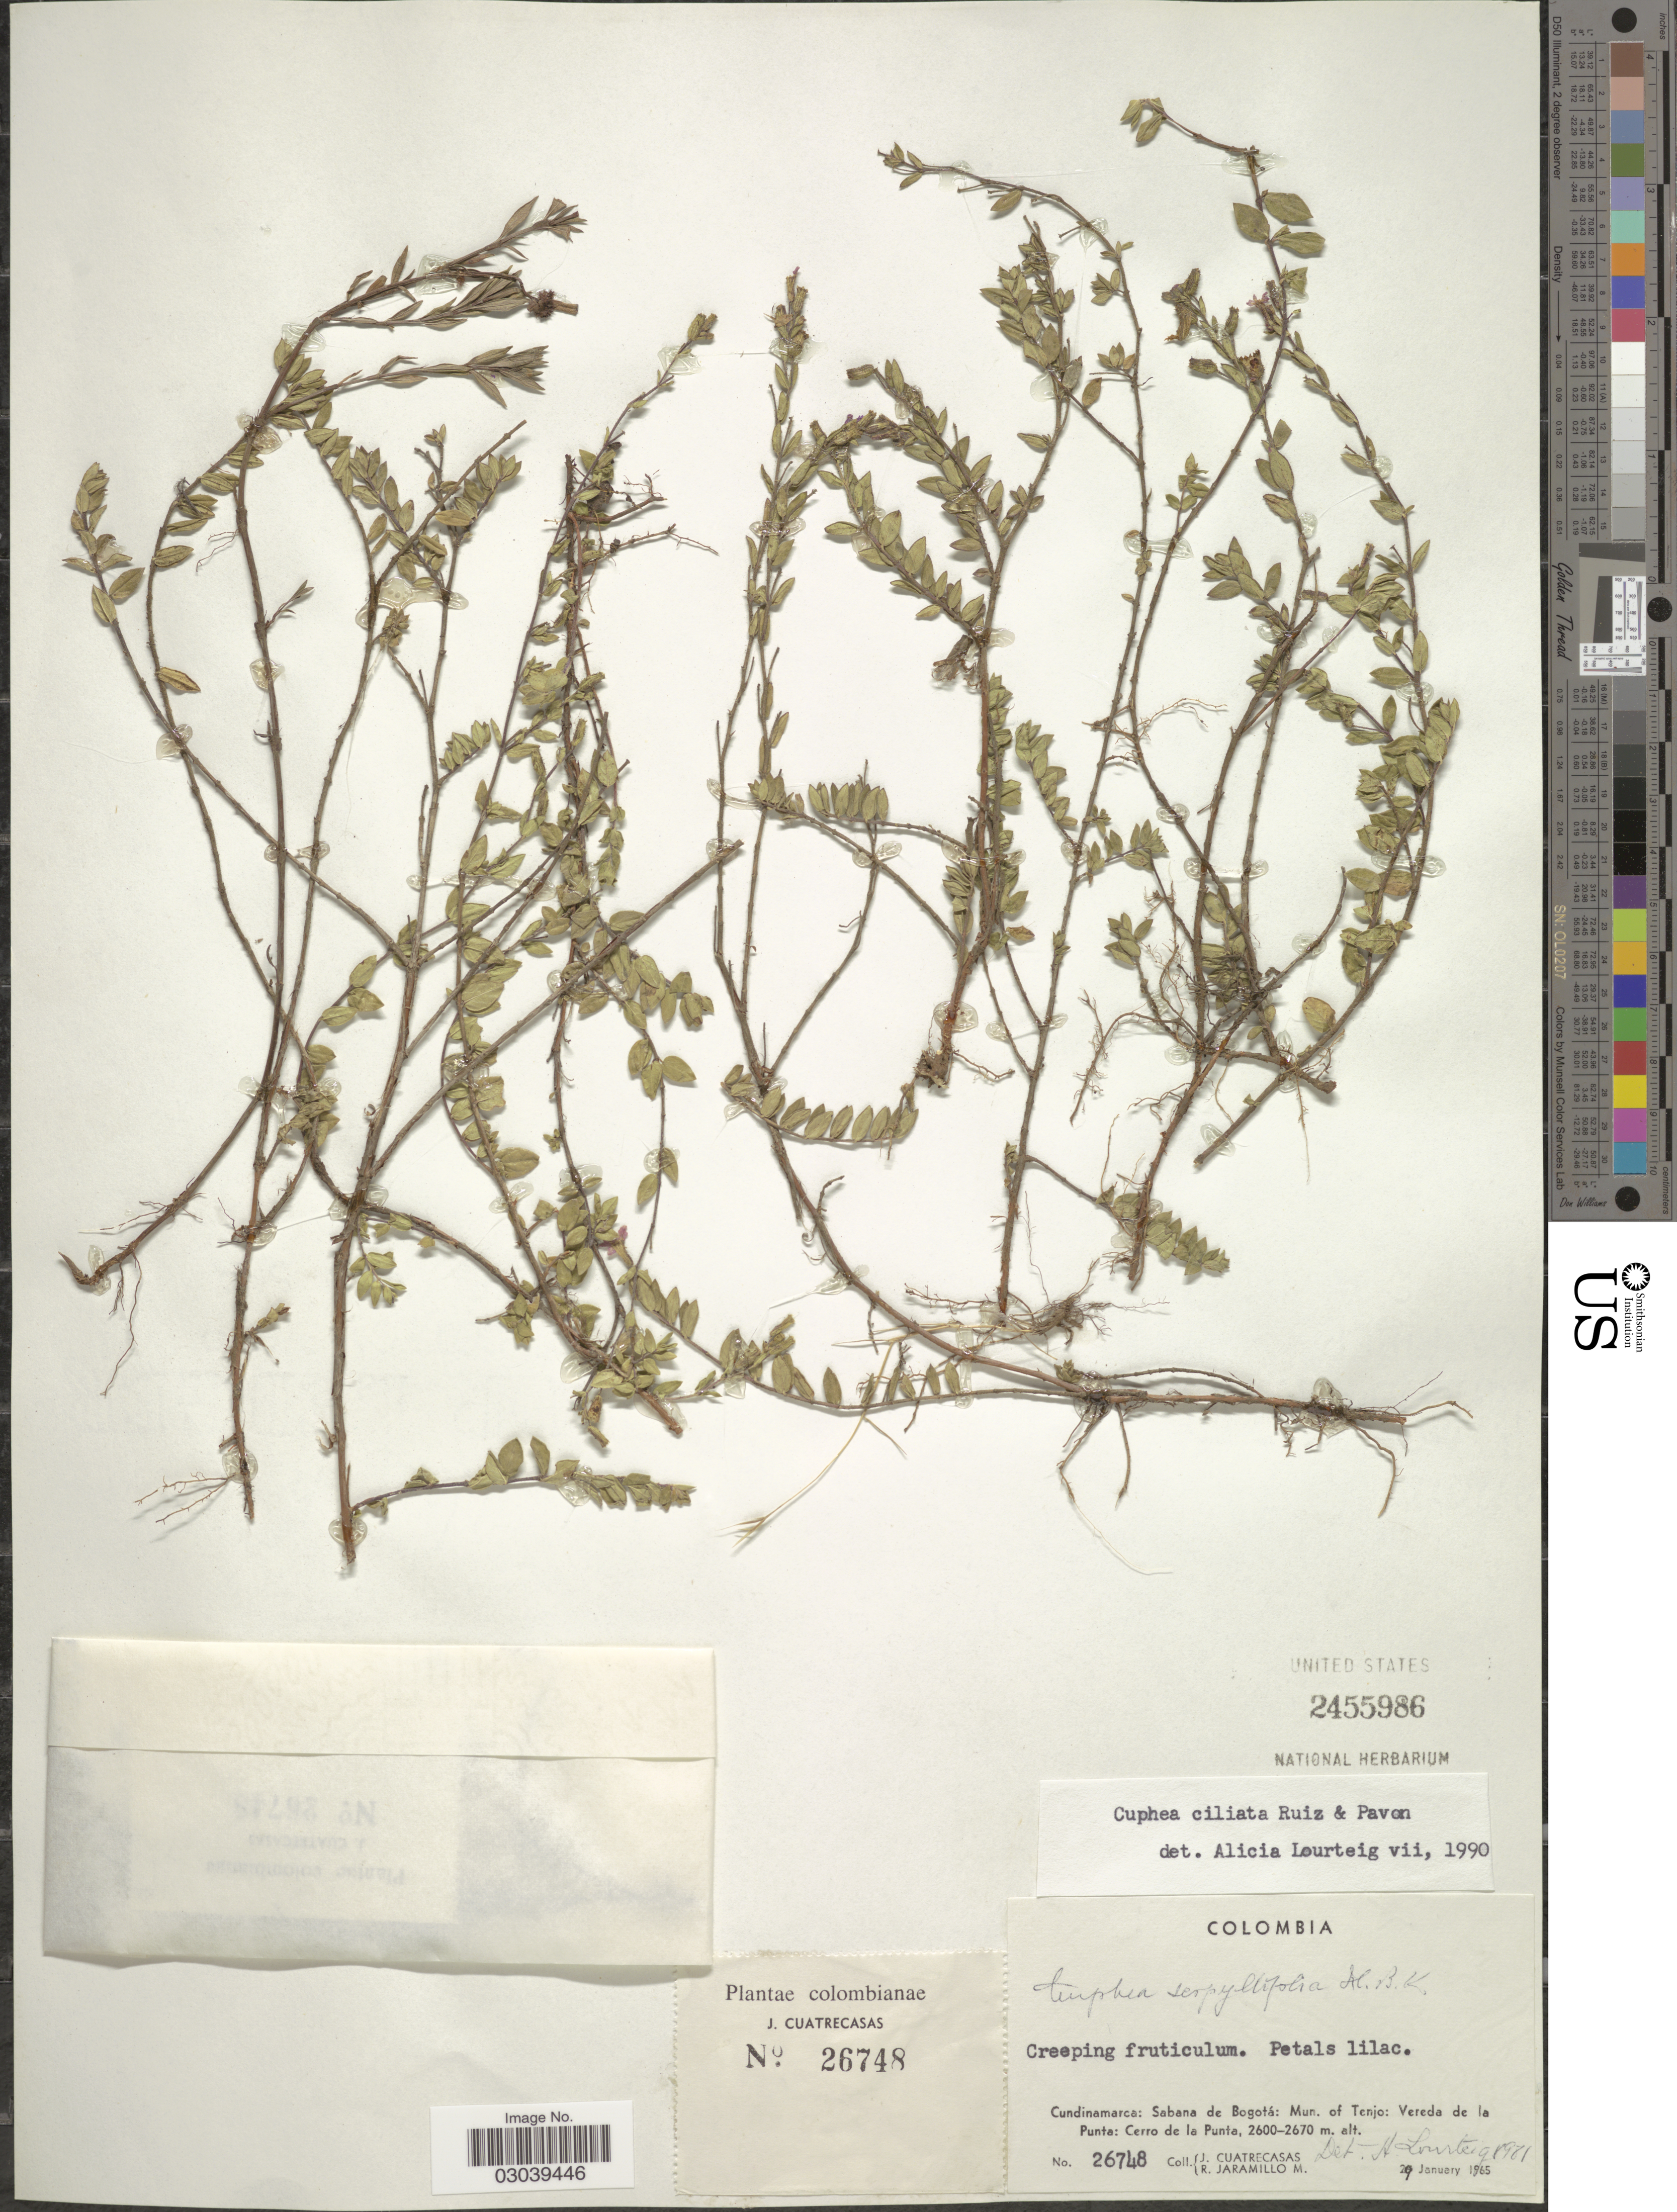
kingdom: Plantae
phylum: Tracheophyta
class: Magnoliopsida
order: Myrtales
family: Lythraceae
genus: Cuphea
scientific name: Cuphea ciliata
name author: Ruiz & Pav.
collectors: J. Cuatrecasas & R. Jaramillo M.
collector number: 26748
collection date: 1965-01-29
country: Colombia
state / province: Cundinamarca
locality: Sabana de Bogotá: Mun. of Tenjo: Vereda de la Punta: Cerro de la Punta.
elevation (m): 2600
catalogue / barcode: US 2455986